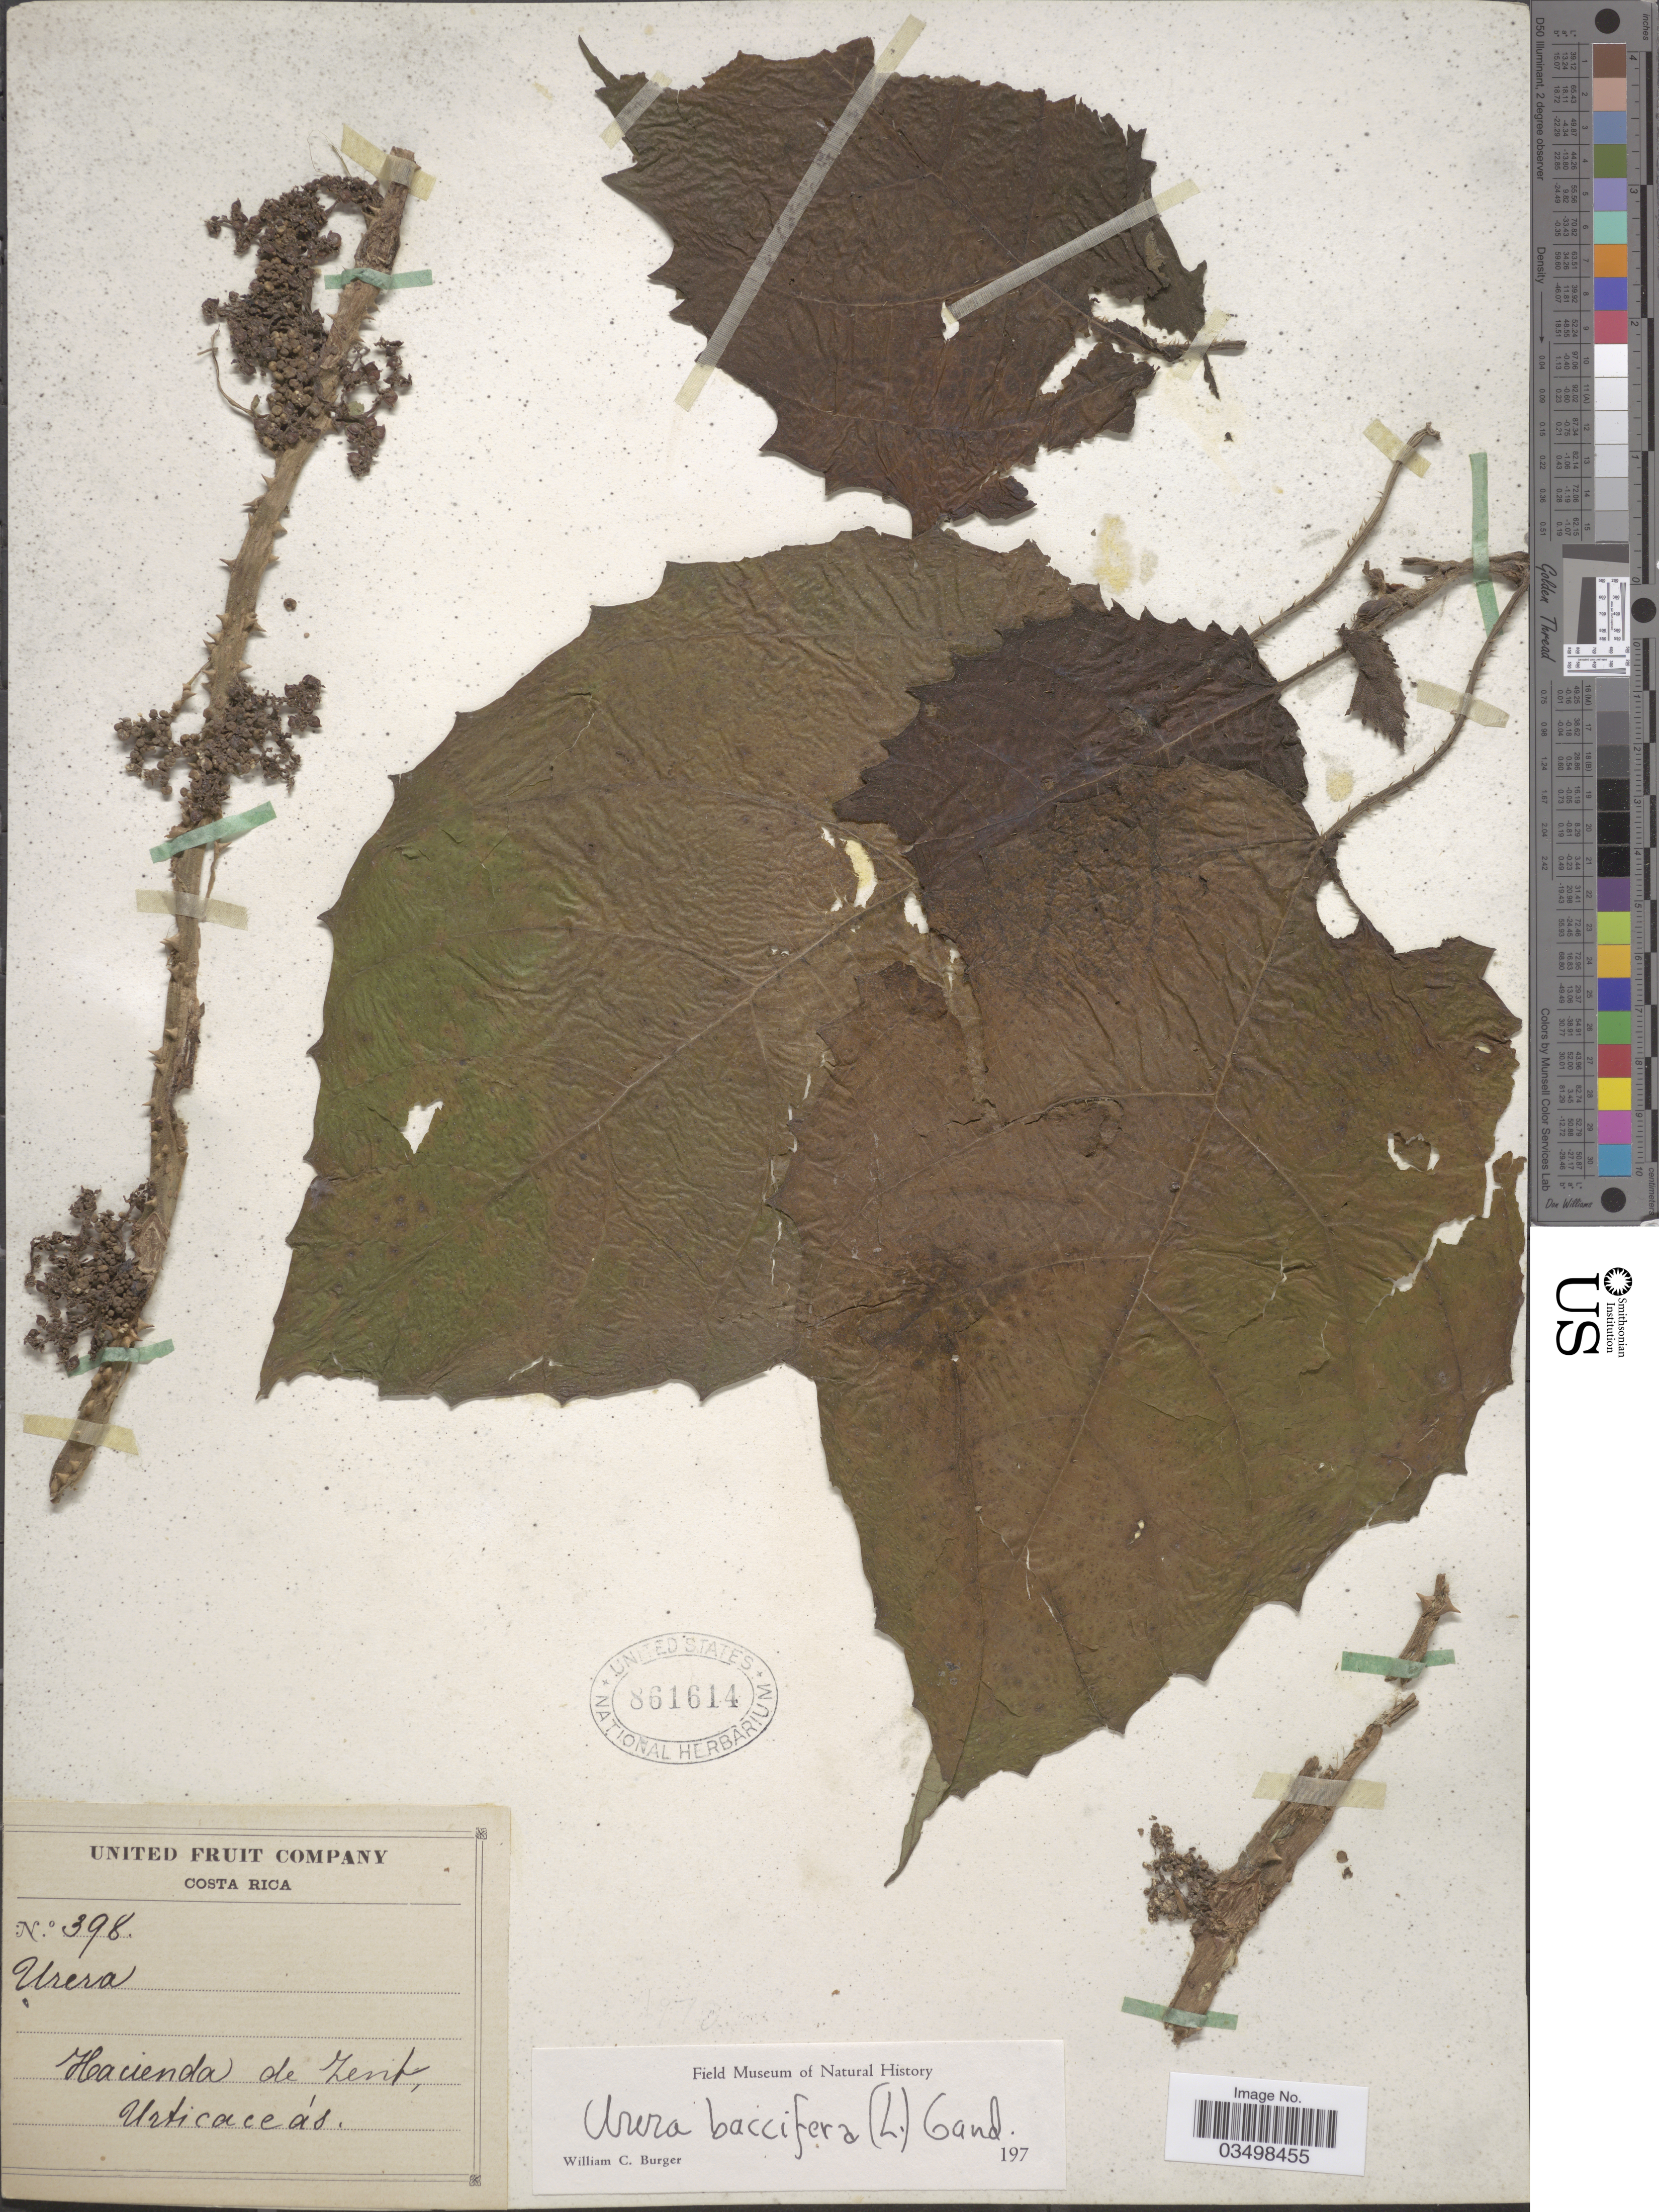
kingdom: Plantae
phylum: Tracheophyta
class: Magnoliopsida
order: Rosales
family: Urticaceae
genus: Urera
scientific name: Urera baccifera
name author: (L.) Gaudich. ex Wedd.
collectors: United Fruit Company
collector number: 398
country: Costa Rica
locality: Hacienda de Zent.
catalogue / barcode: US 861614